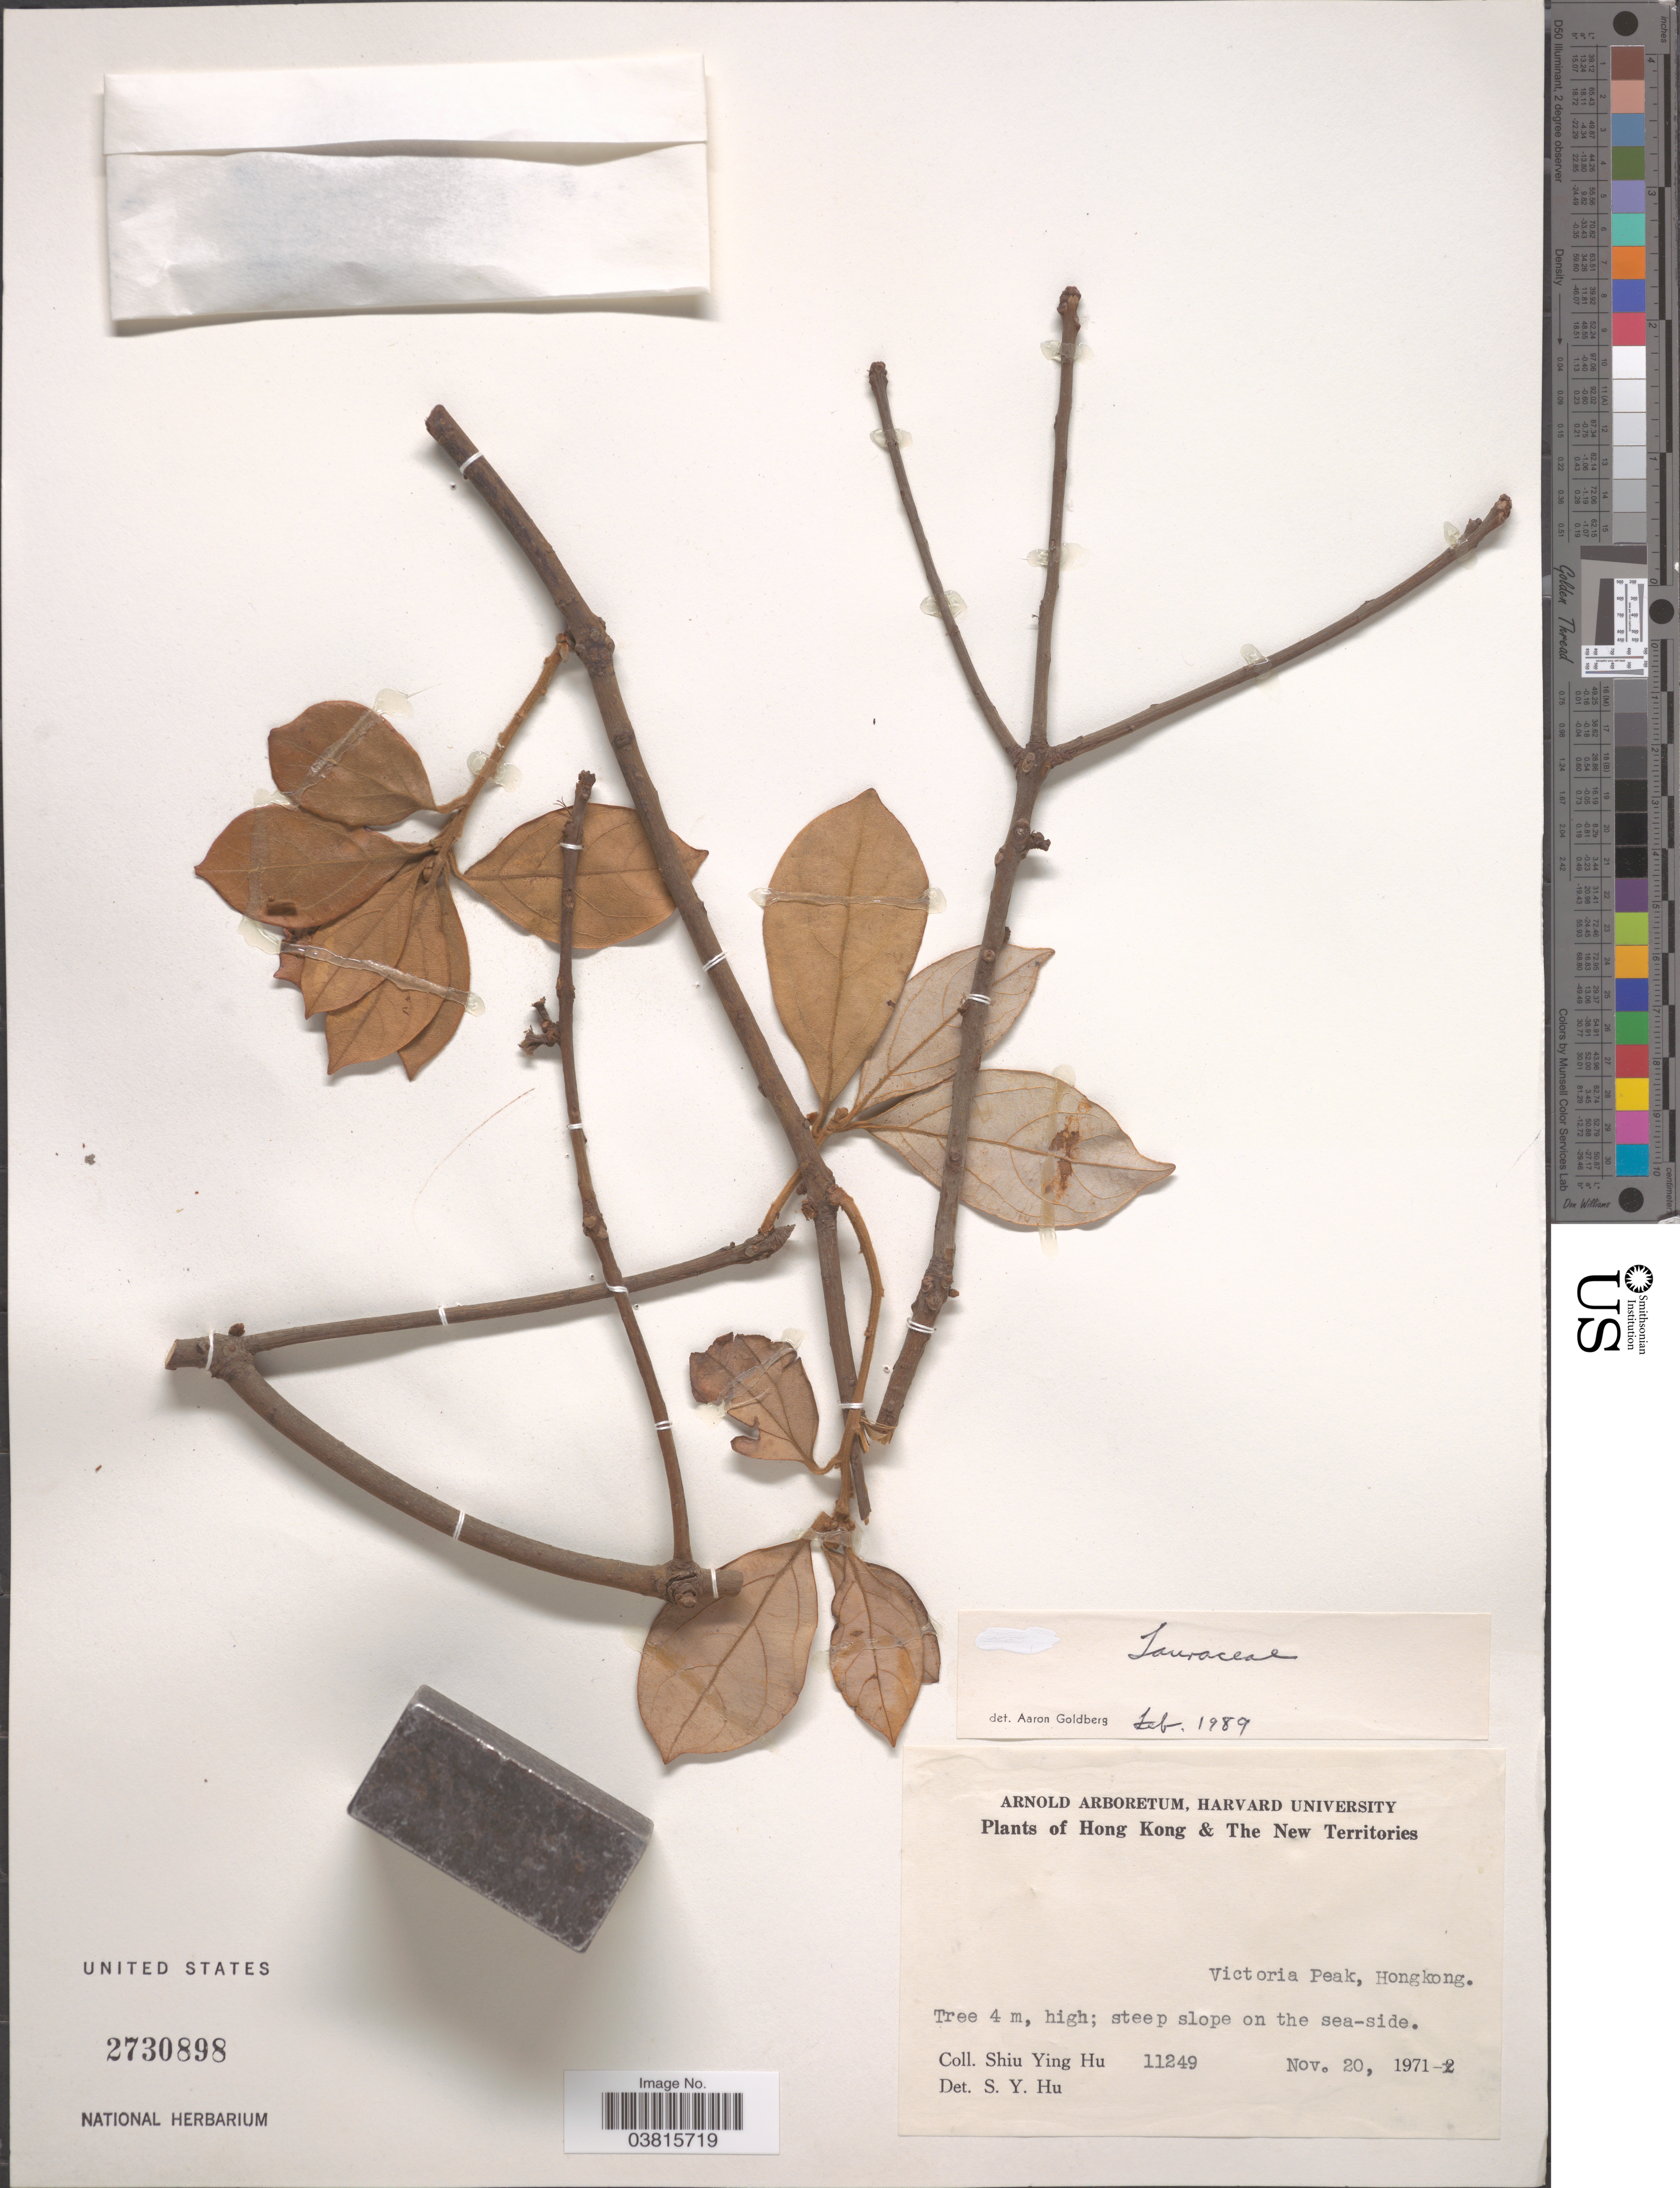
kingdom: Plantae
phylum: Tracheophyta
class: Magnoliopsida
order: Laurales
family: Lauraceae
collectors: S. Y. Hu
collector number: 11249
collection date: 1971-11-20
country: China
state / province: Hong Kong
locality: The New Territories. Victoria Peak.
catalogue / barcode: US 2730898